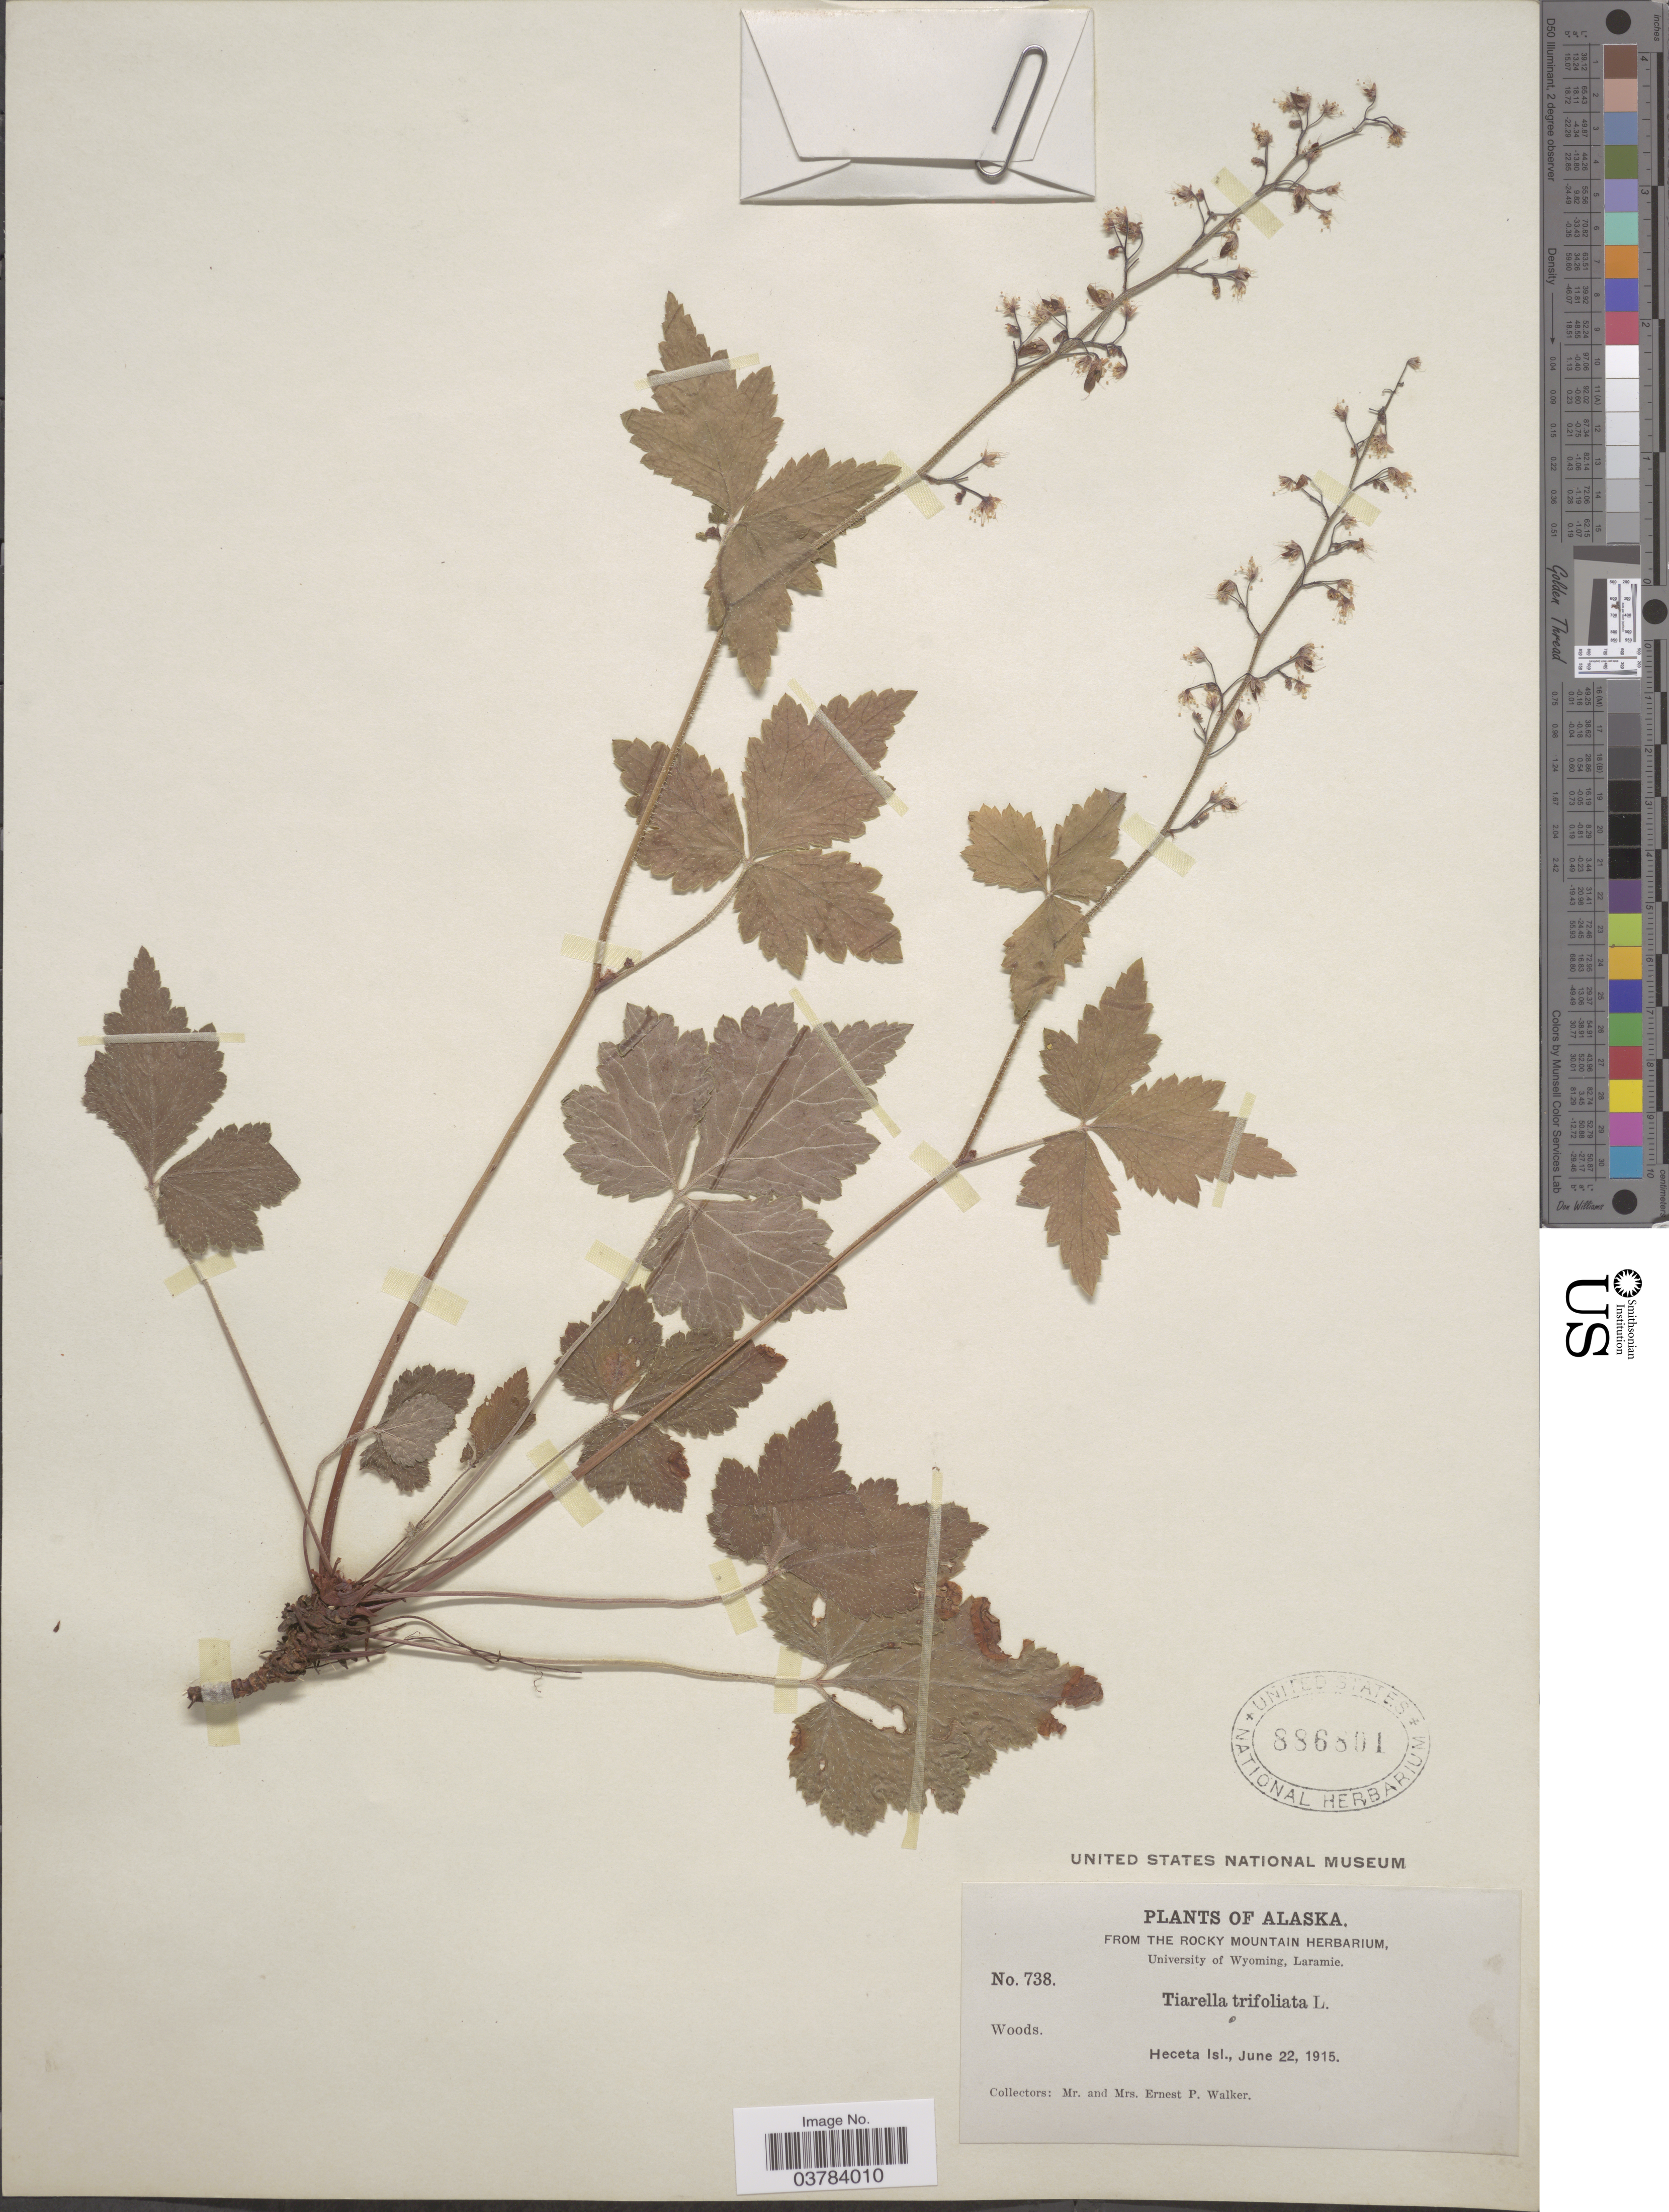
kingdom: Plantae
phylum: Tracheophyta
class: Magnoliopsida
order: Saxifragales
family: Saxifragaceae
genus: Tiarella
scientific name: Tiarella trifoliata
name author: L.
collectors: E. P. Walker & E. Walker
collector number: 738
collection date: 1915-06-22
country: United States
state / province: Alaska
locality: Heceta Isl.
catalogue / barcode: US 886801